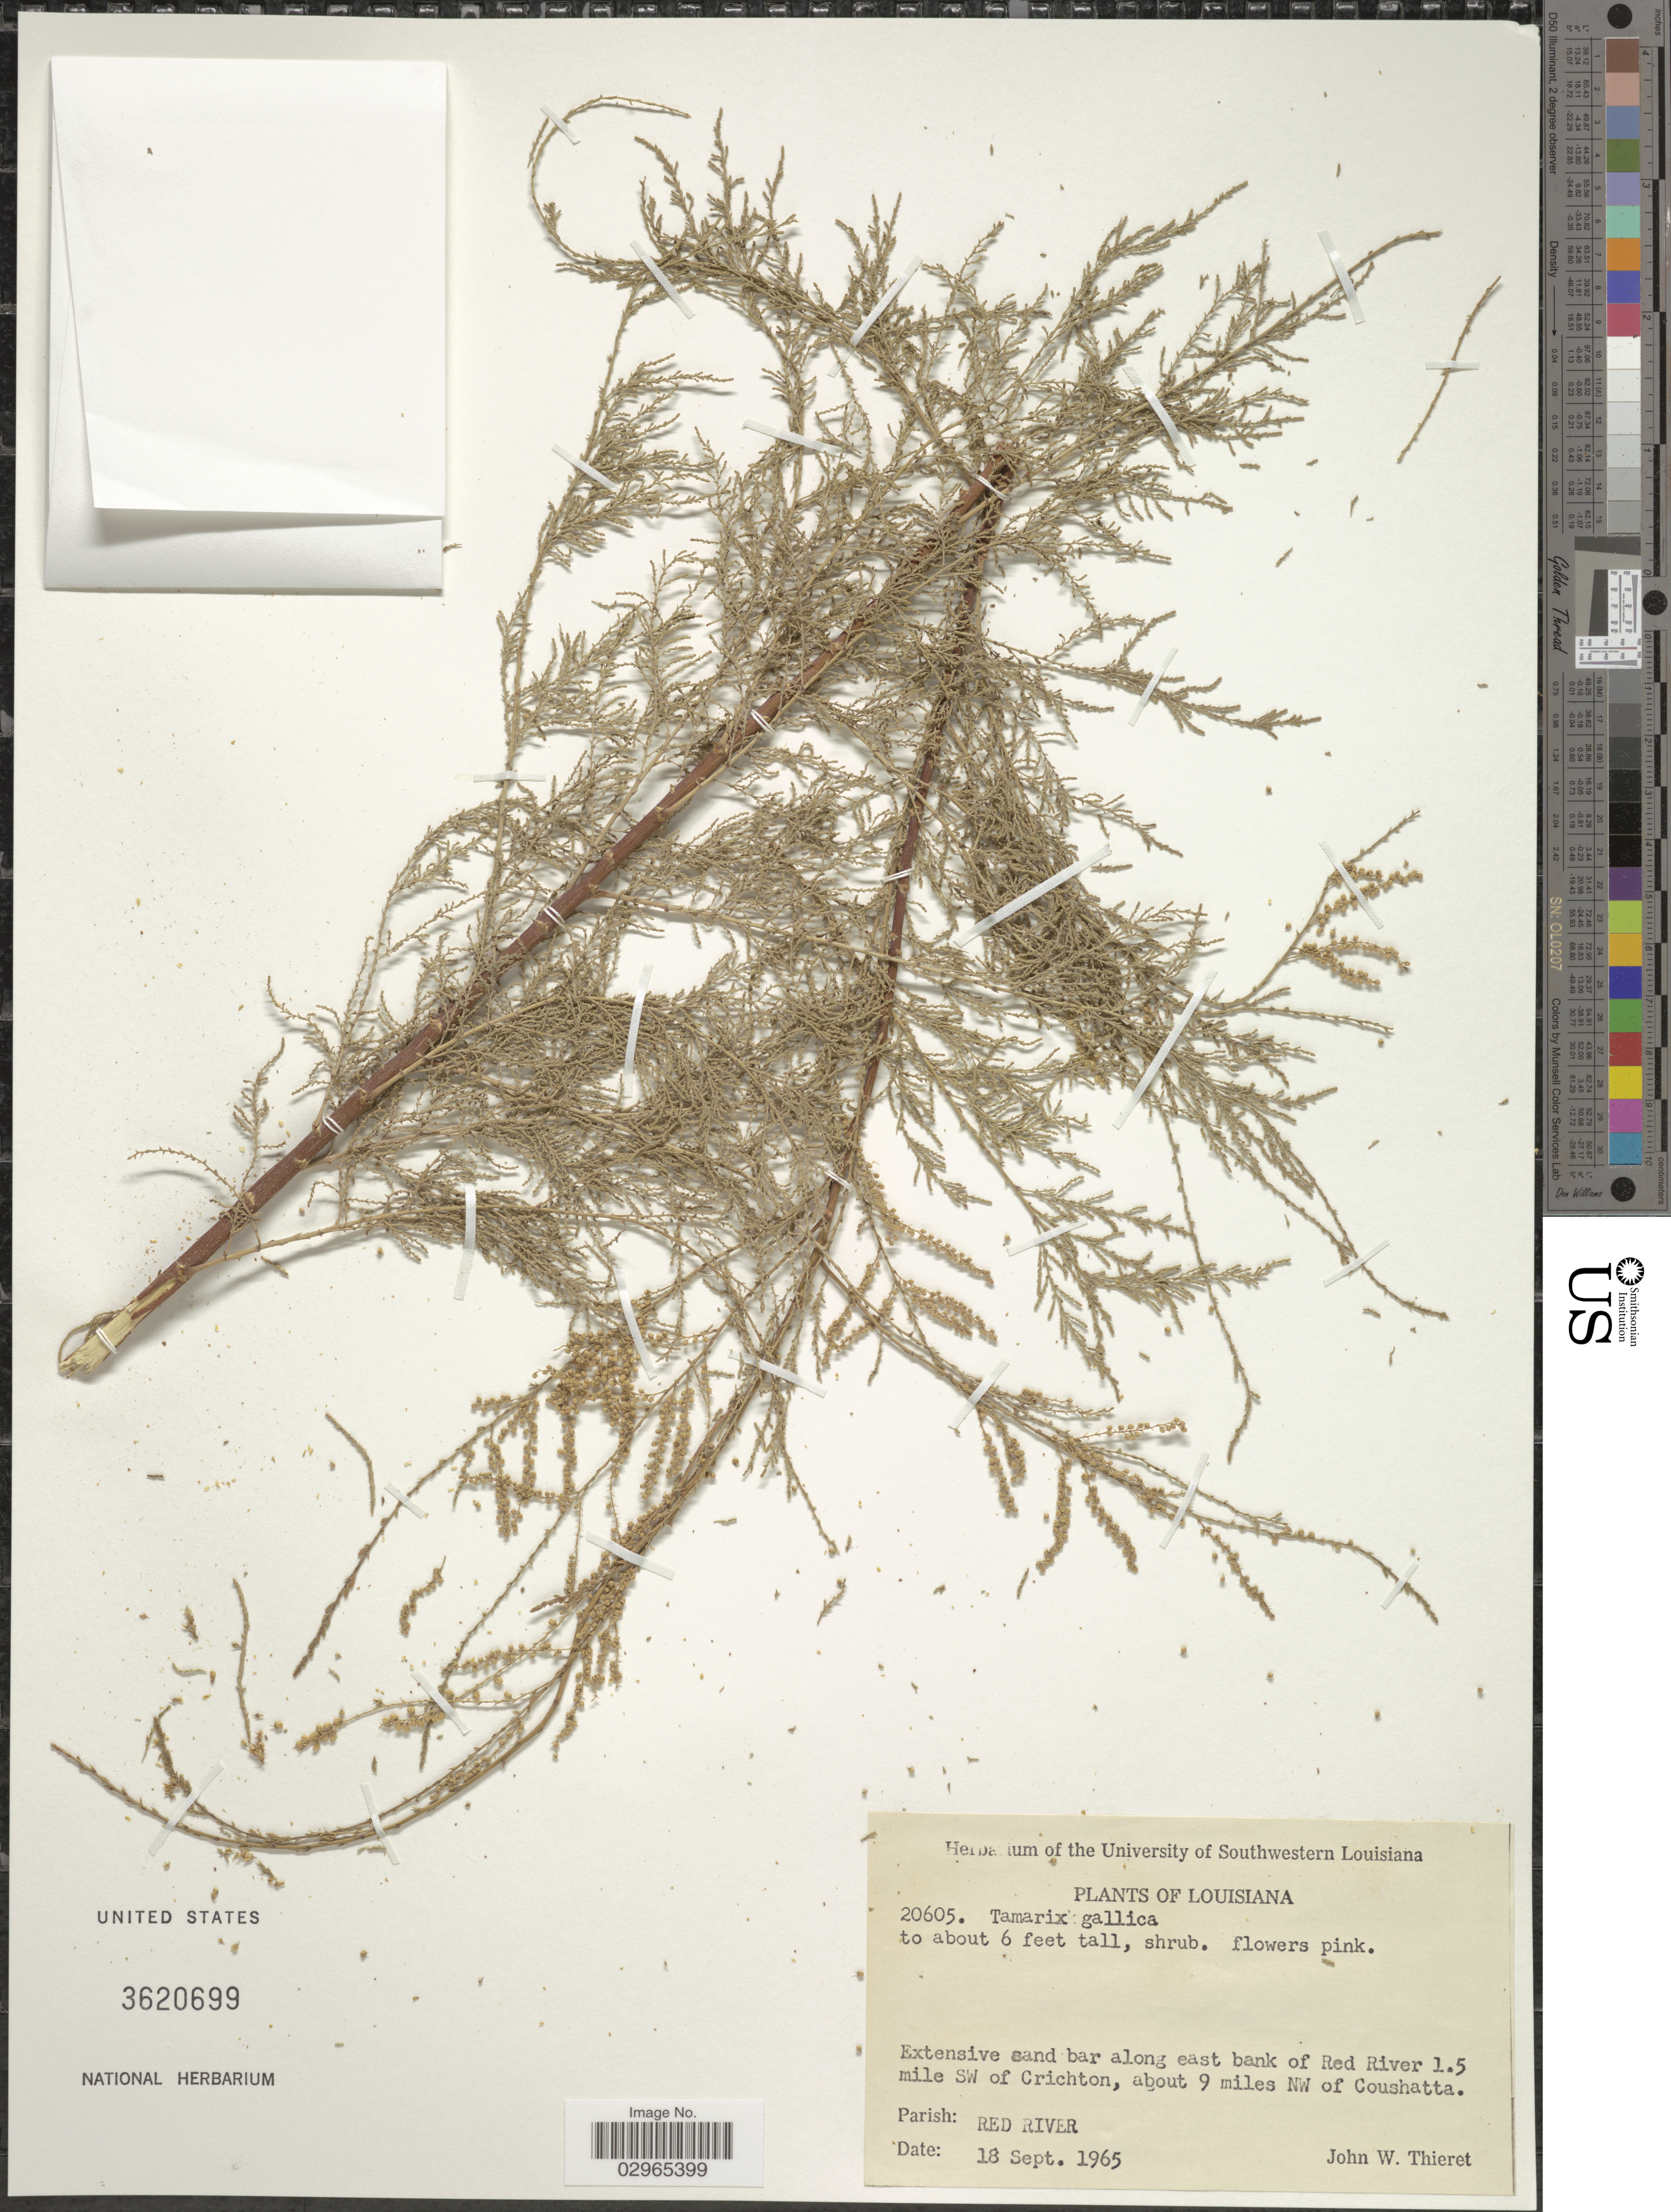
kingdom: Plantae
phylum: Tracheophyta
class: Magnoliopsida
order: Caryophyllales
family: Tamaricaceae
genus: Tamarix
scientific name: Tamarix gallica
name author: L.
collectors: J. W. Thieret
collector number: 20605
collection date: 1965-09-18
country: United States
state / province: Louisiana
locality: Along east bank of Red River 1.5 mile SW of Crichton, about 9 miles NW of Coushatta. Parish: Red River.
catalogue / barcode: US 3620699